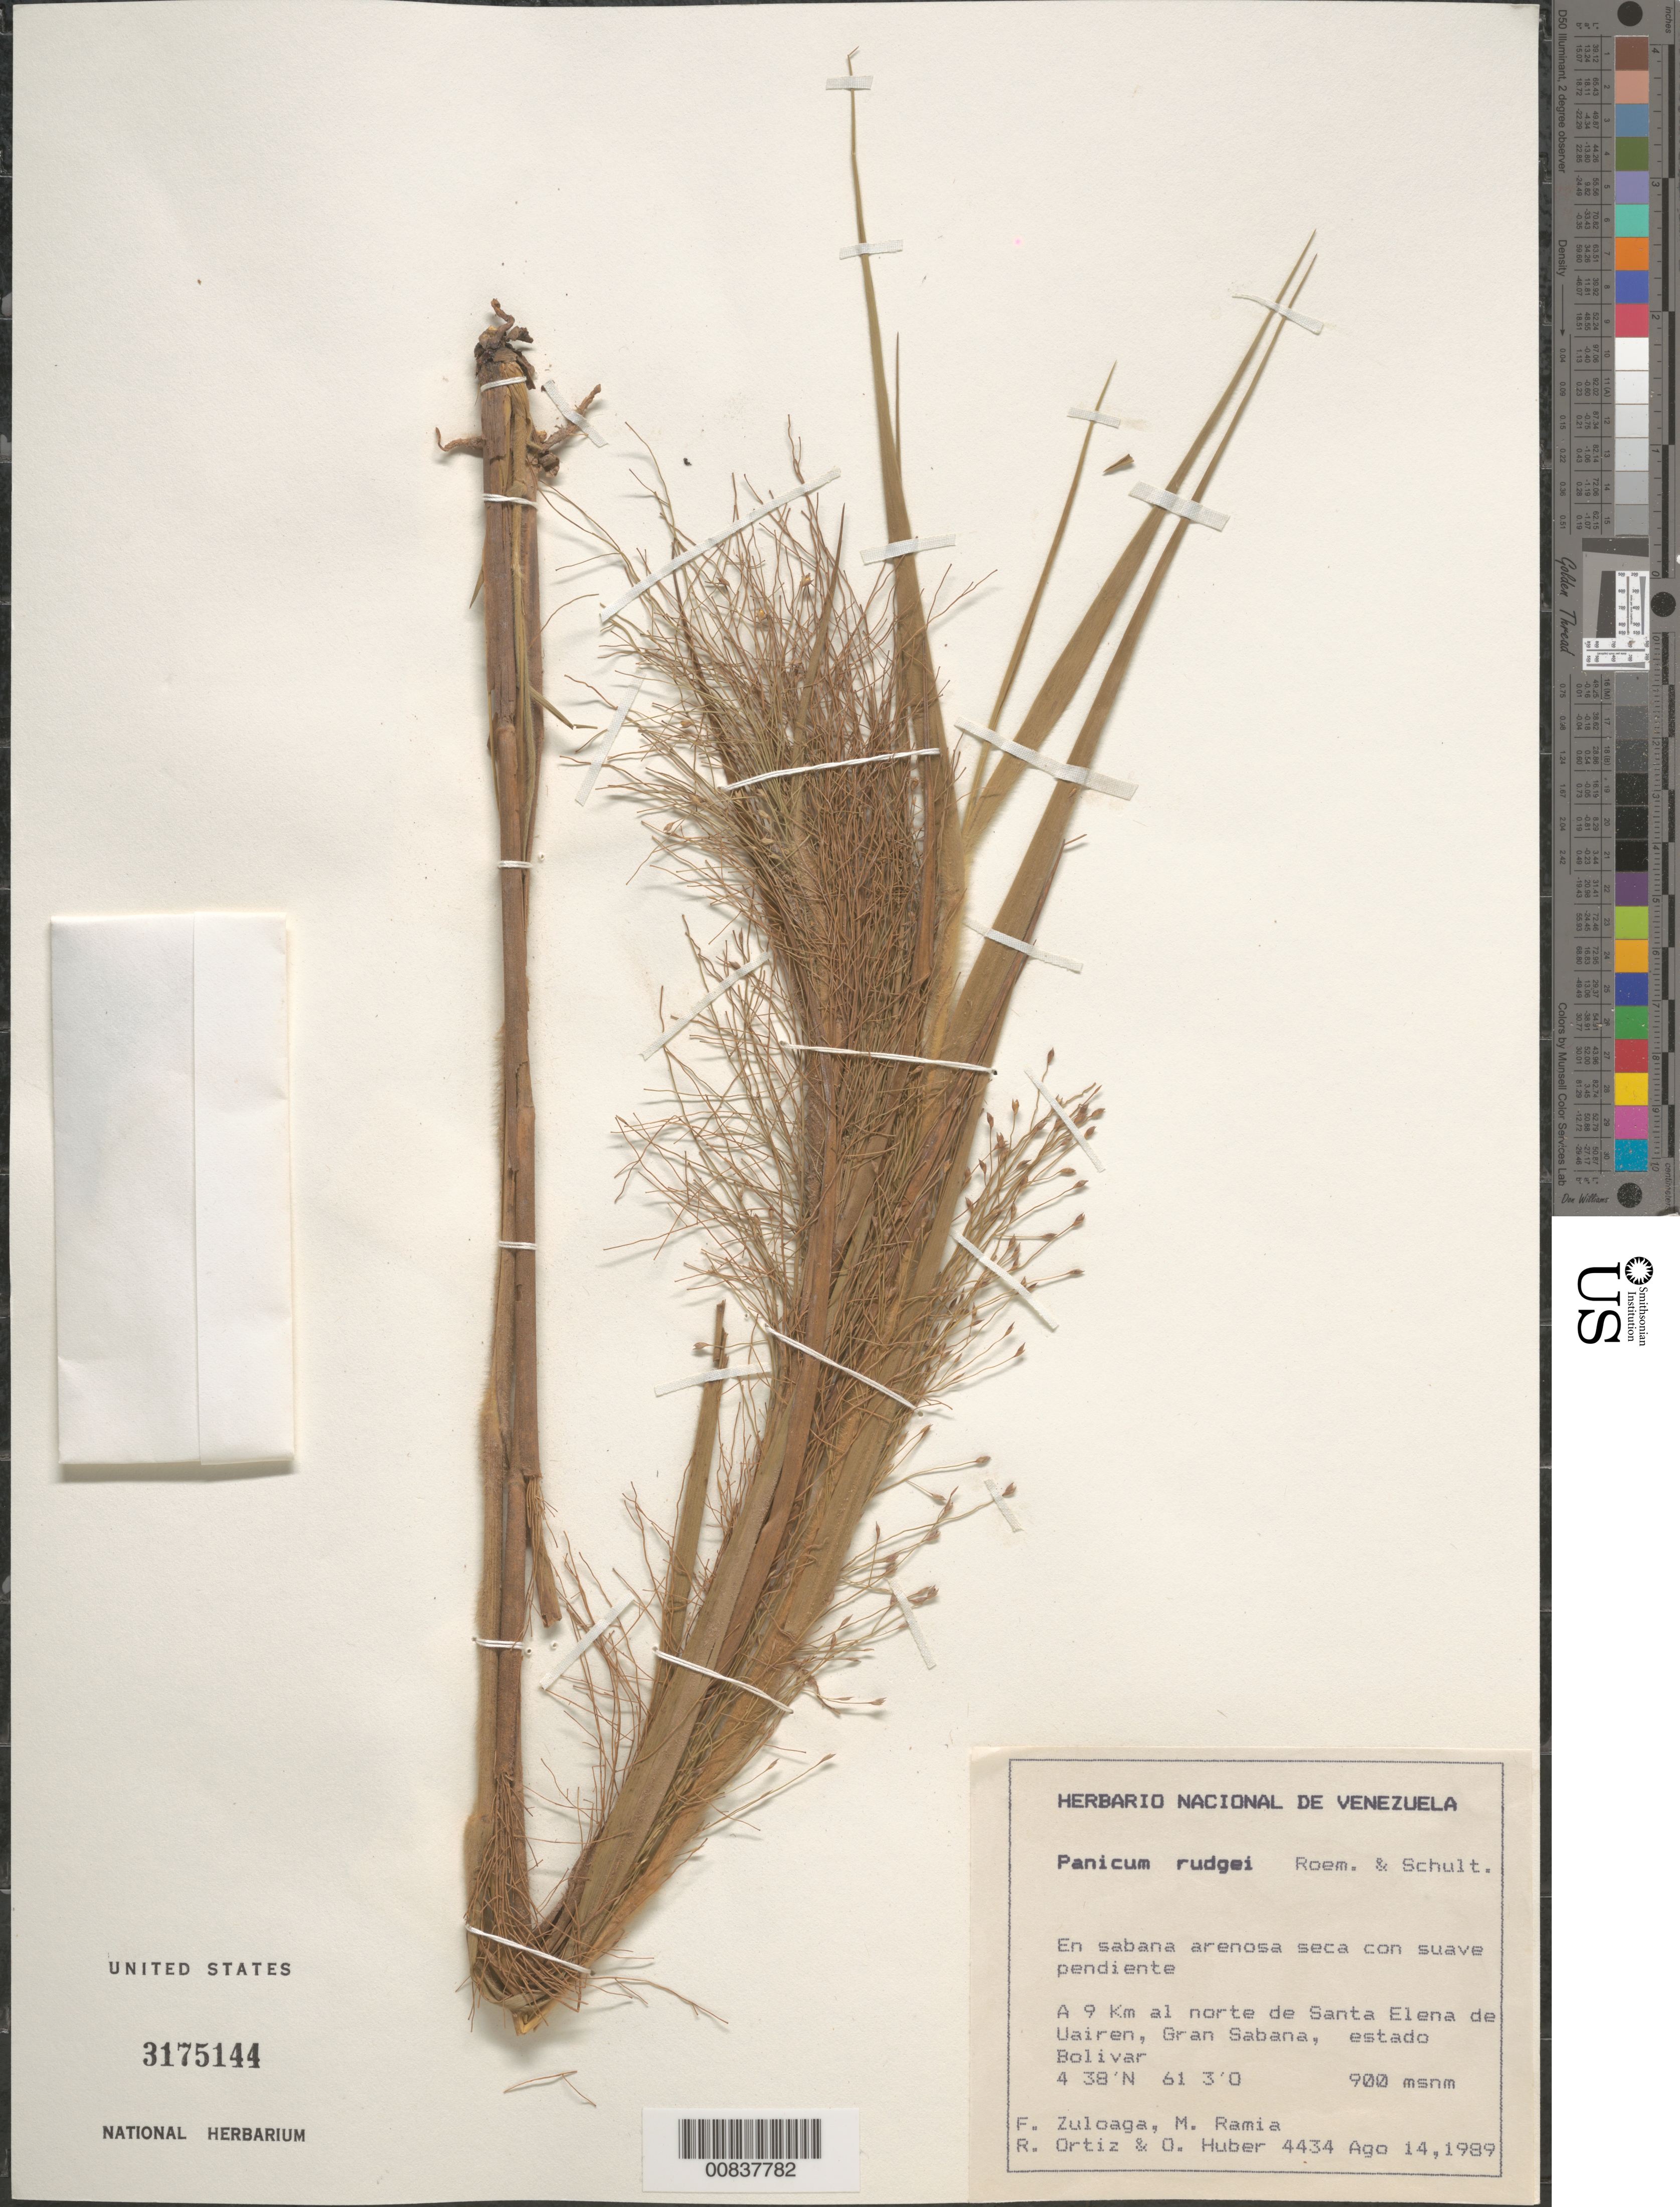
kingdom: Plantae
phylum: Tracheophyta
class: Liliopsida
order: Poales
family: Poaceae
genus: Panicum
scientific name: Panicum rudgei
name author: Roem. & Schult.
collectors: F. O. Zuloaga, M. Ramia, R. Ortíz & O. Huber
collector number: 4434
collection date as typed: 14-Aug-89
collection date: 1989-08-14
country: Venezuela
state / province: Bolívar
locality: Gran Sabana, 9 km N de Santa Elena de Uairen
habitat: Sabana arenosa seca con suave pendiente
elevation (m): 900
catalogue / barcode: US 3175144